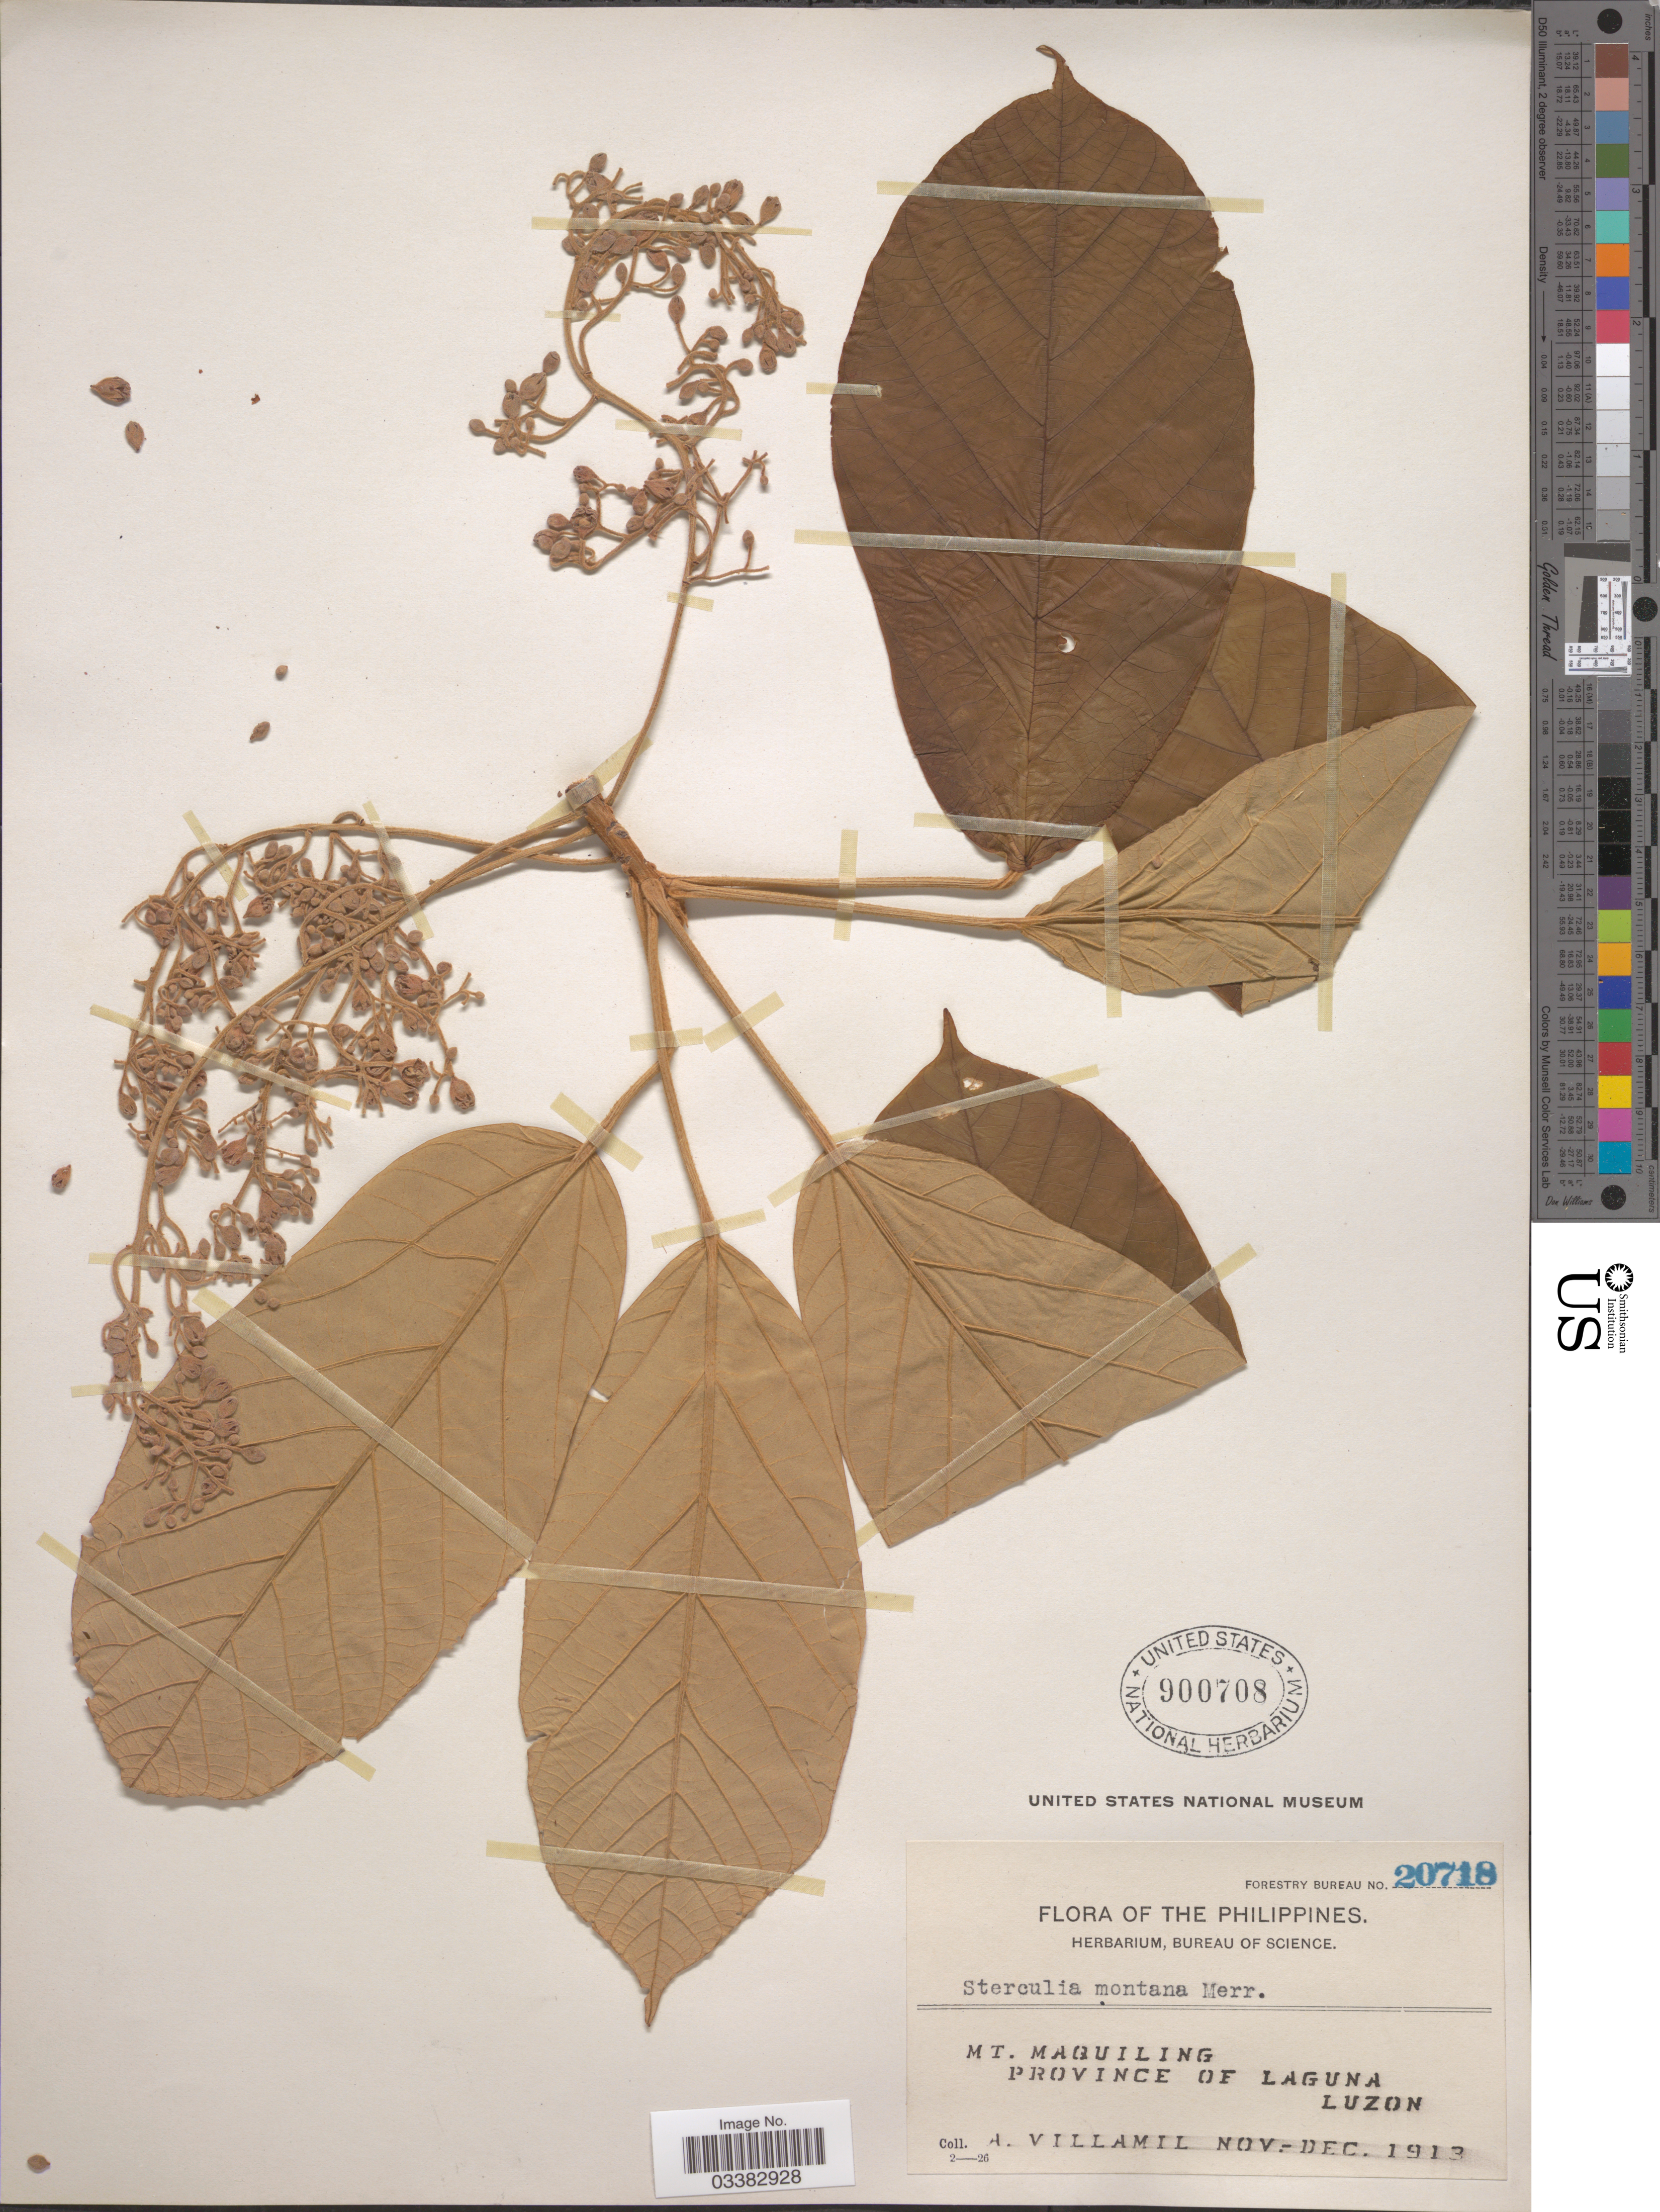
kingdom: Plantae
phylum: Tracheophyta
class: Magnoliopsida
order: Malvales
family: Malvaceae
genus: Sterculia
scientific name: Sterculia montana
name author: Merr.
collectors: A. Villamil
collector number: Forestry Bureau 20718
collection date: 1913-11/1913-12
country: Philippines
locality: Mt. Maquiling. Province of Laguna. Luzon.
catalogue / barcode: US 900708